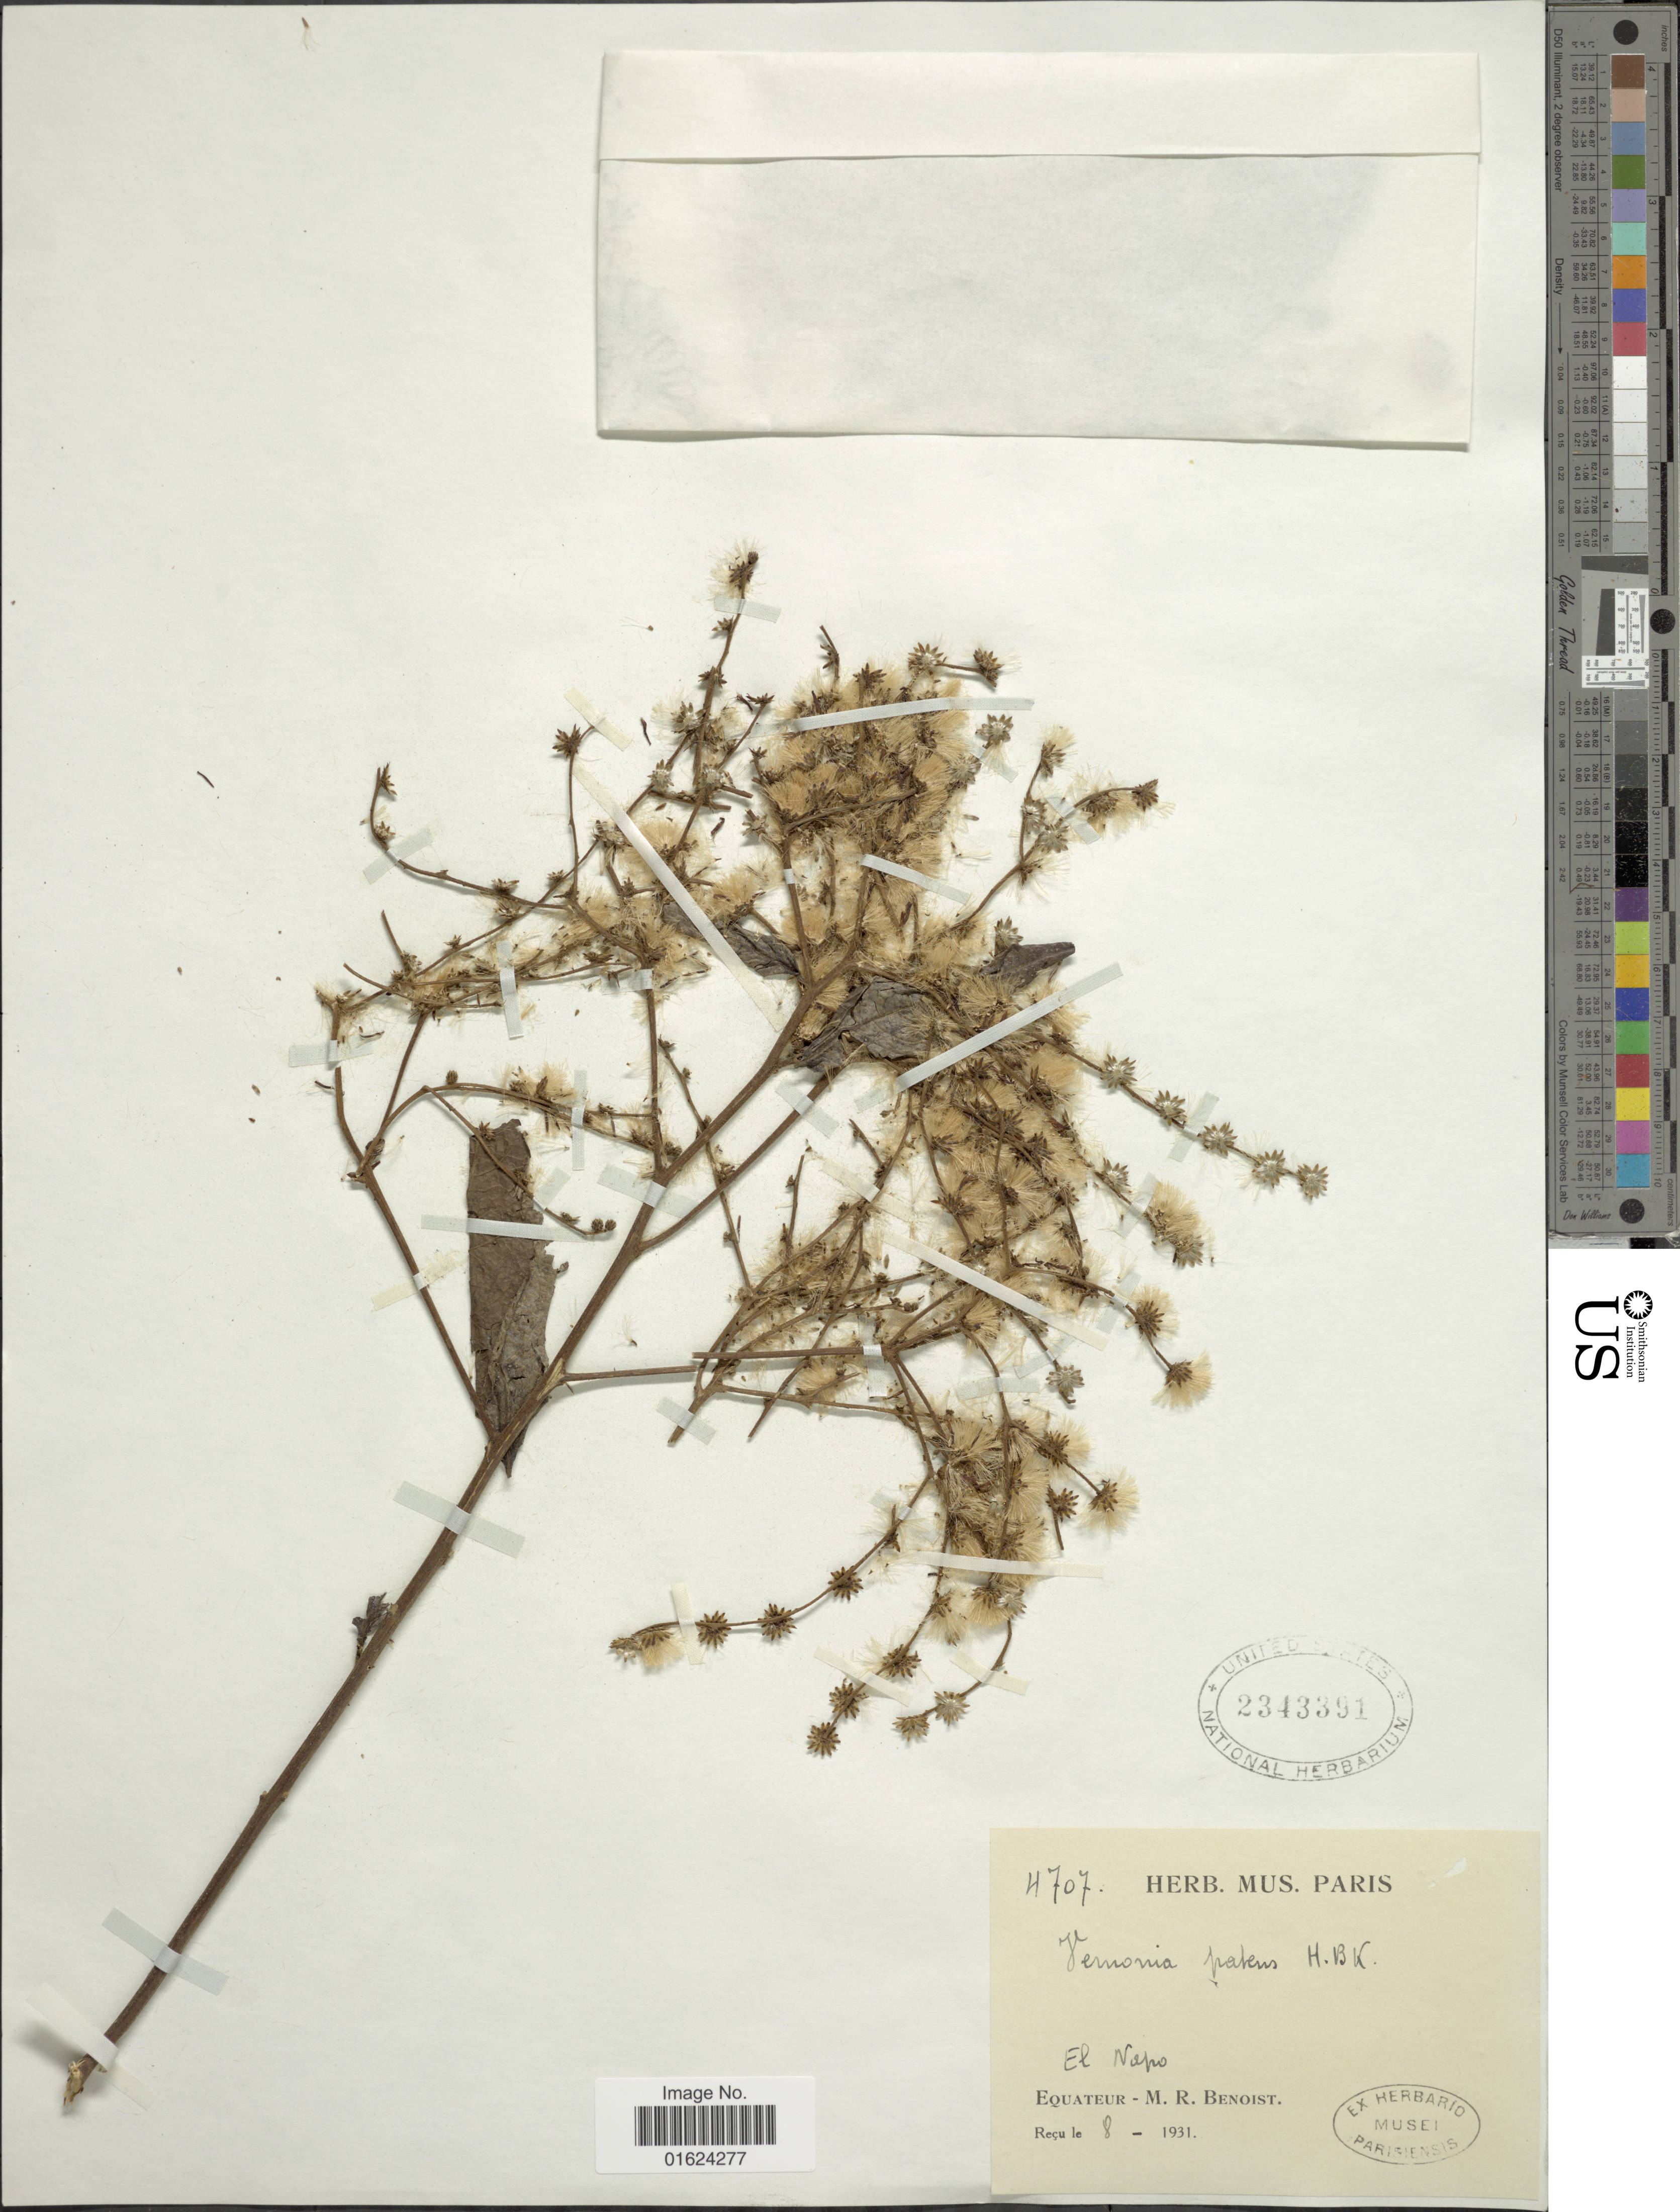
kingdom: Plantae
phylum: Tracheophyta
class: Magnoliopsida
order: Asterales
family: Asteraceae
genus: Vernonanthura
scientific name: Vernonanthura patens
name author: (Kunth) H. Rob.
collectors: R. Benoist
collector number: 4707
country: Ecuador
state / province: Napo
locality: El Napo. Equateur.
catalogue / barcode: US 2343391